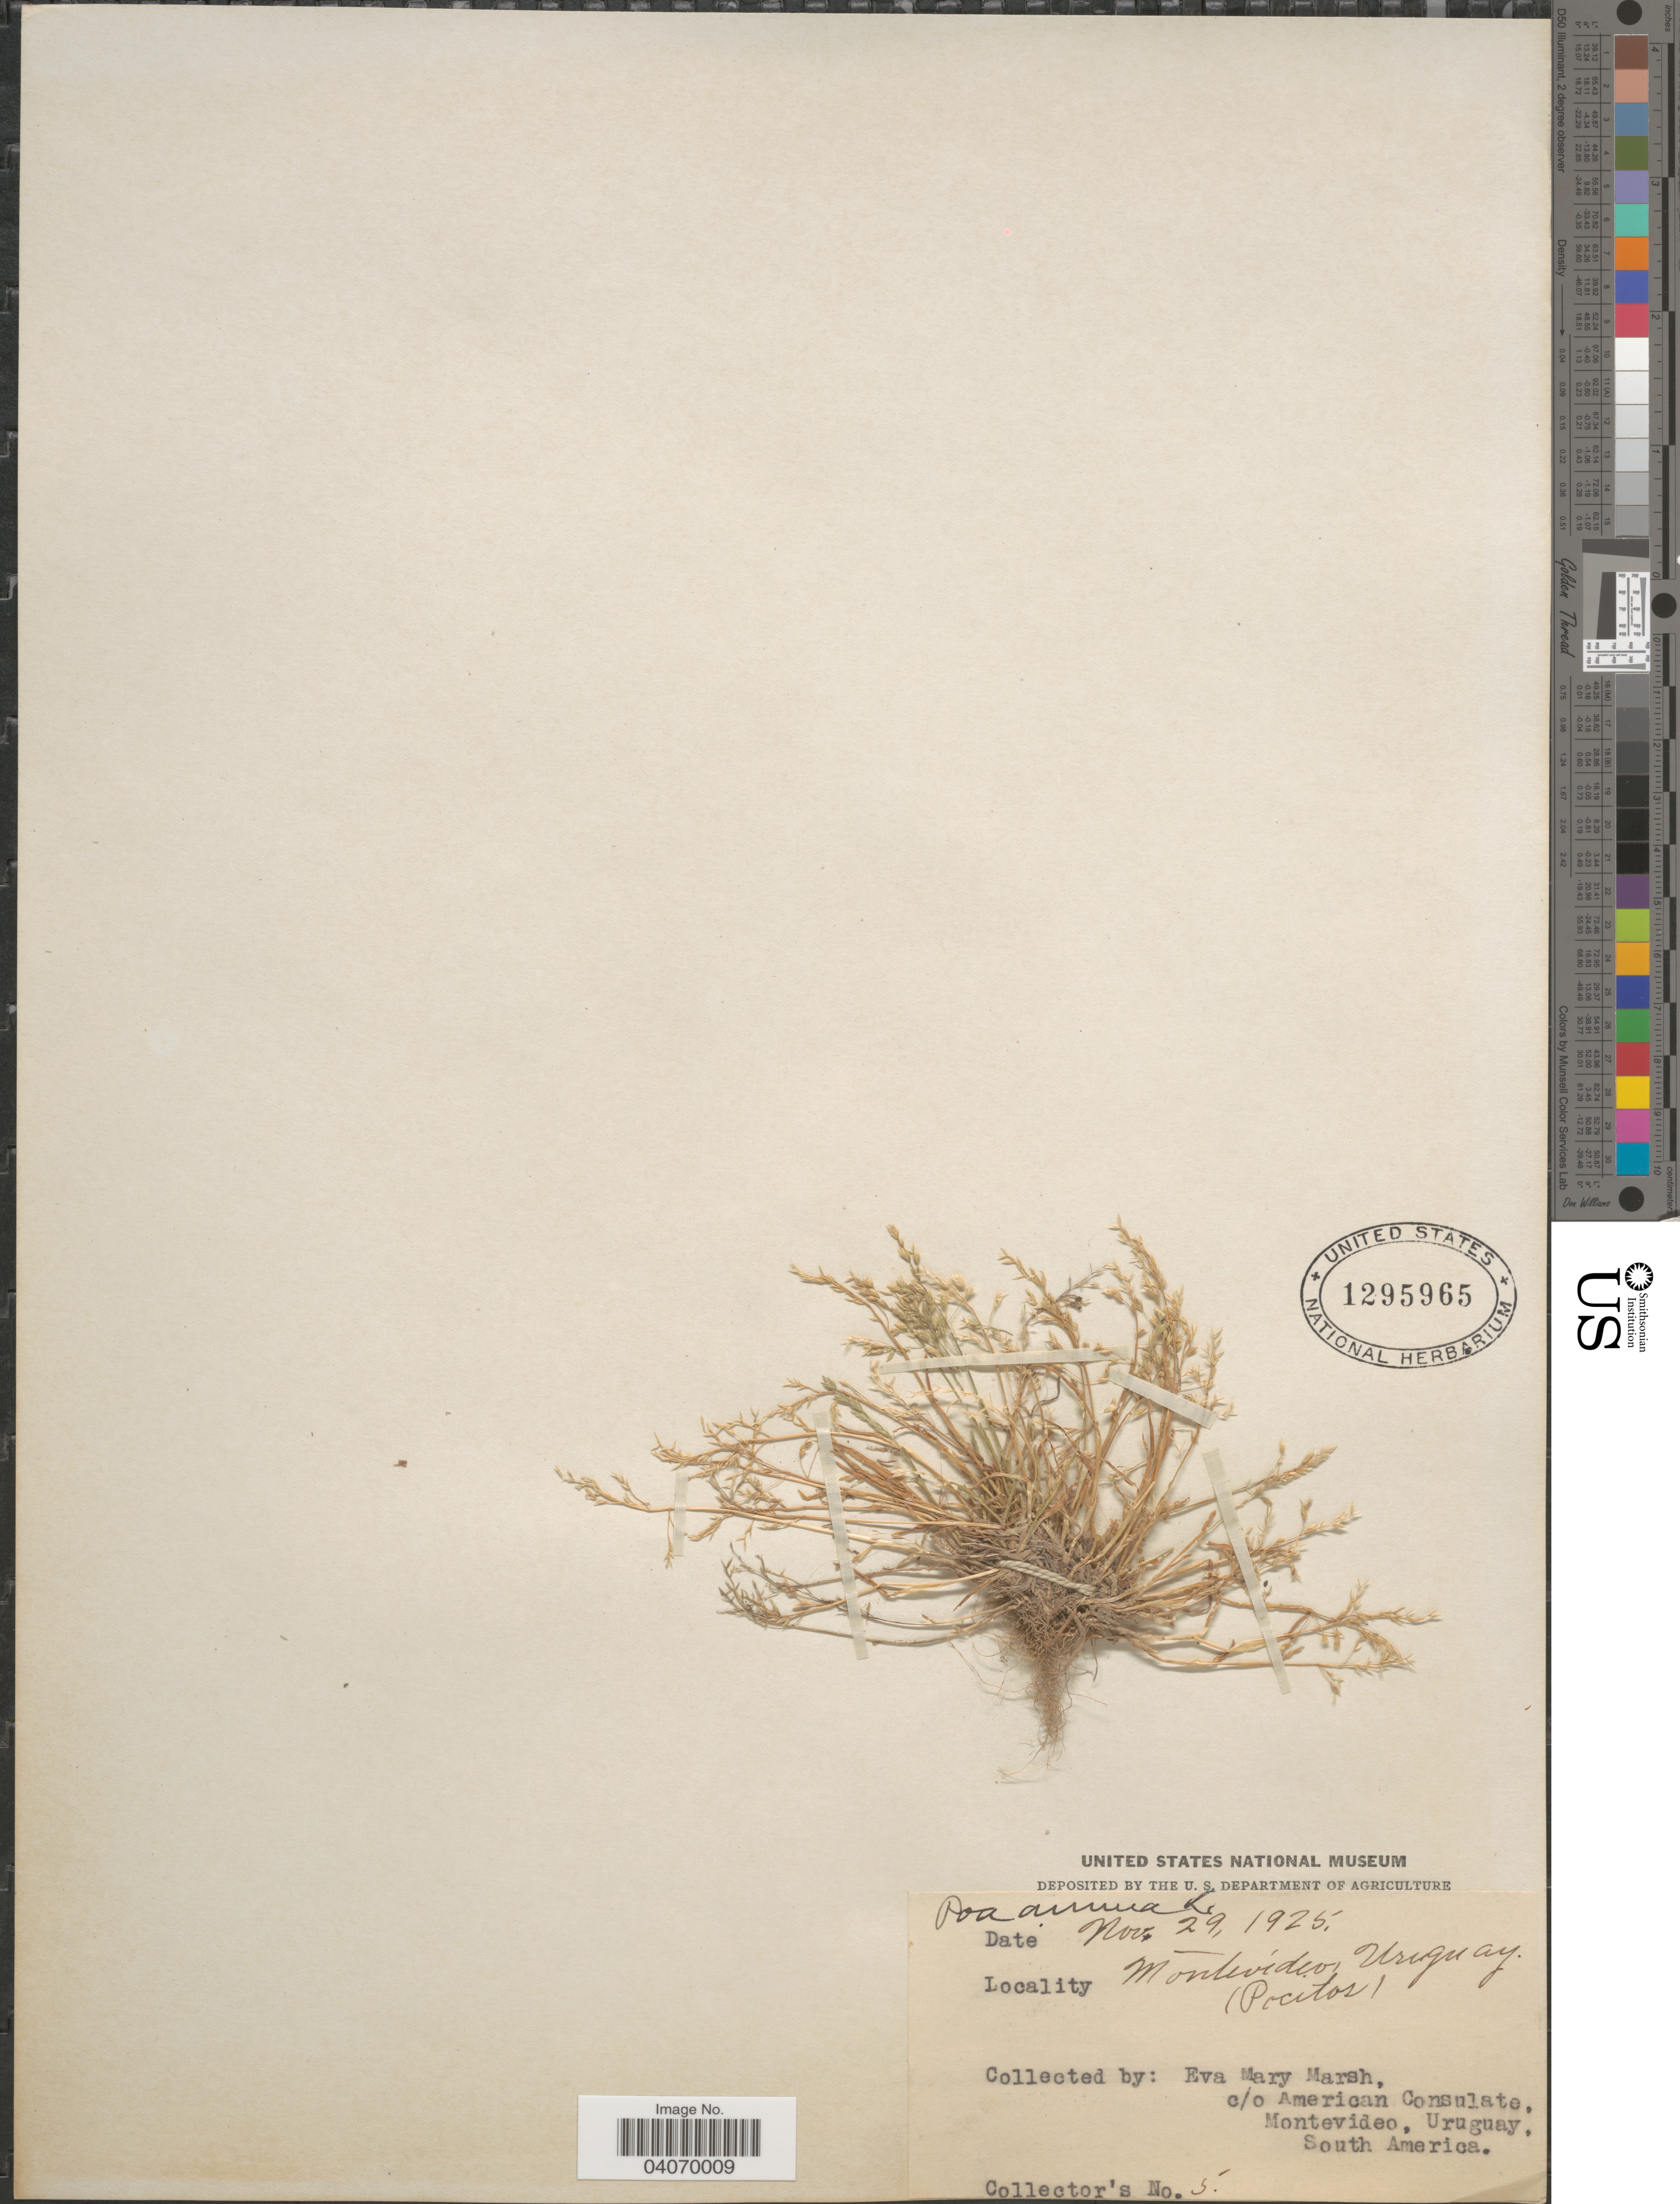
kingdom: Plantae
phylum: Tracheophyta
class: Liliopsida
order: Poales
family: Poaceae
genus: Poa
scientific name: Poa annua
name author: L.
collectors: E. Marsh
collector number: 5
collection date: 1925-11-29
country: Uruguay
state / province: Montevideo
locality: (Pocitos).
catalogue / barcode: US 1295965